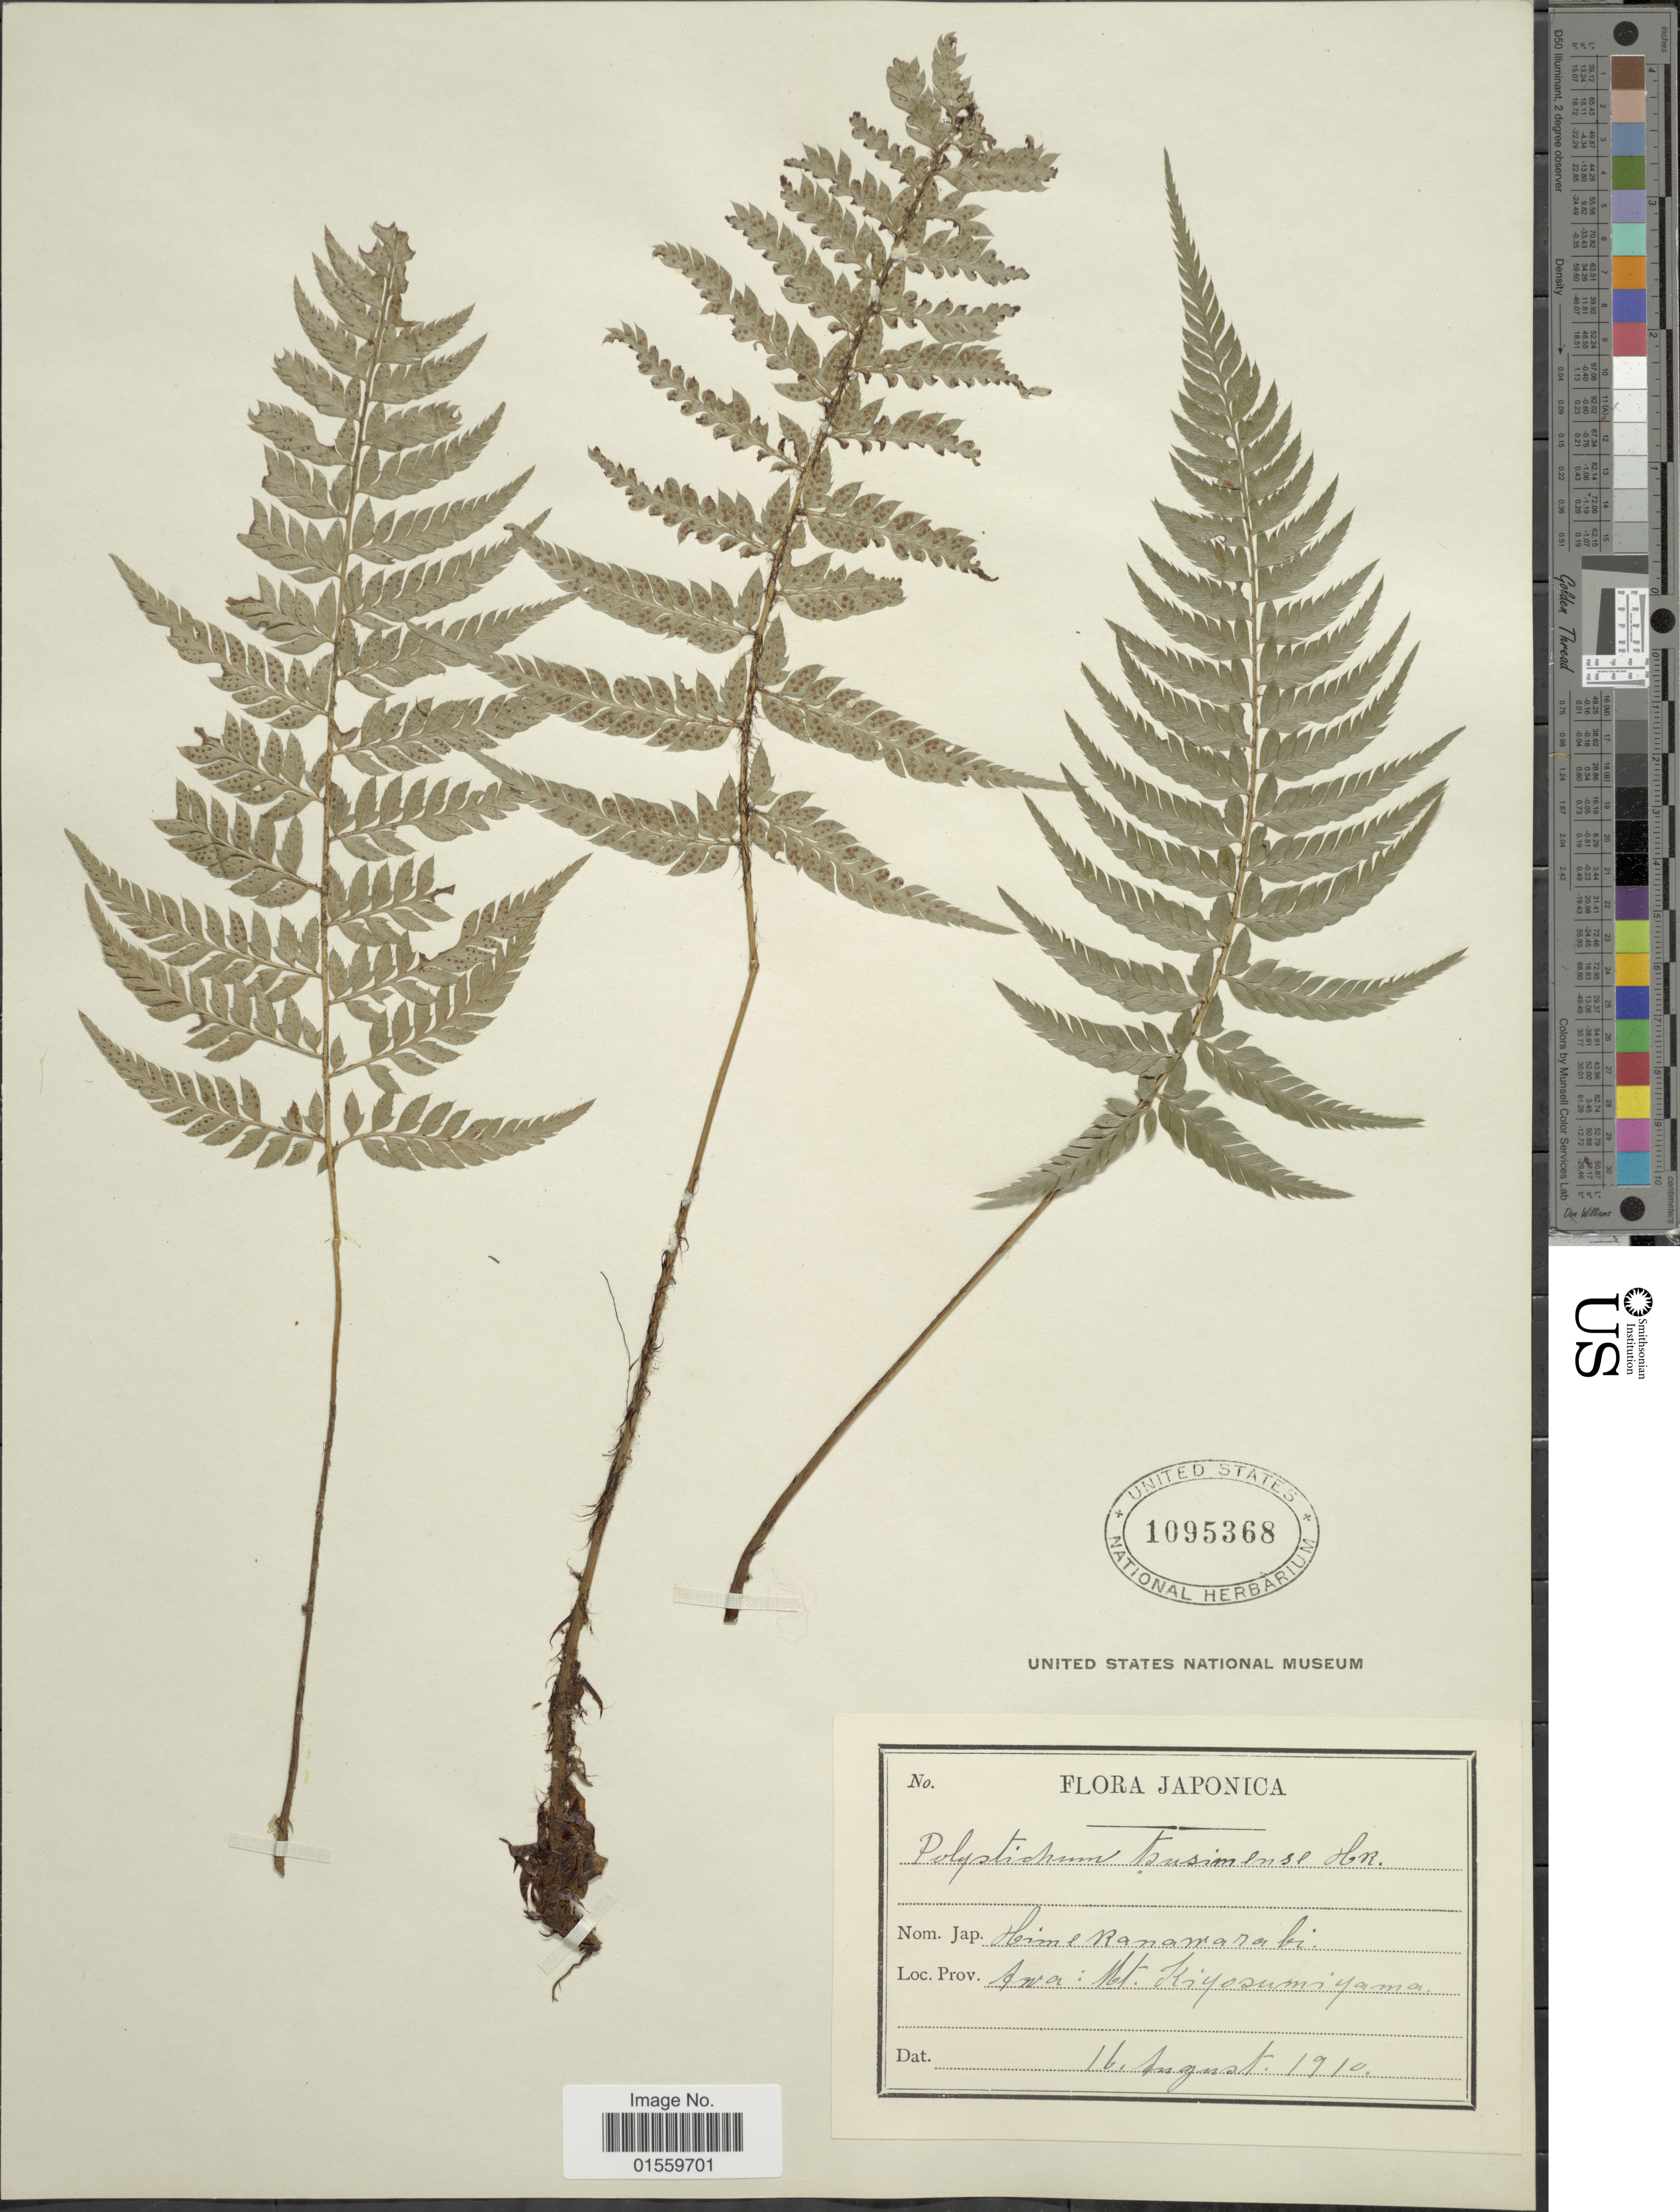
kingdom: Plantae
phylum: Tracheophyta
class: Polypodiopsida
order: Polypodiales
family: Dryopteridaceae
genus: Polystichum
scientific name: Polystichum tsus-simense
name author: (Hook.) J. Sm.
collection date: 1910-08-16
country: Japan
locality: Awa: Mt. Kiyosumiyama.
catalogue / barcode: US 1095368